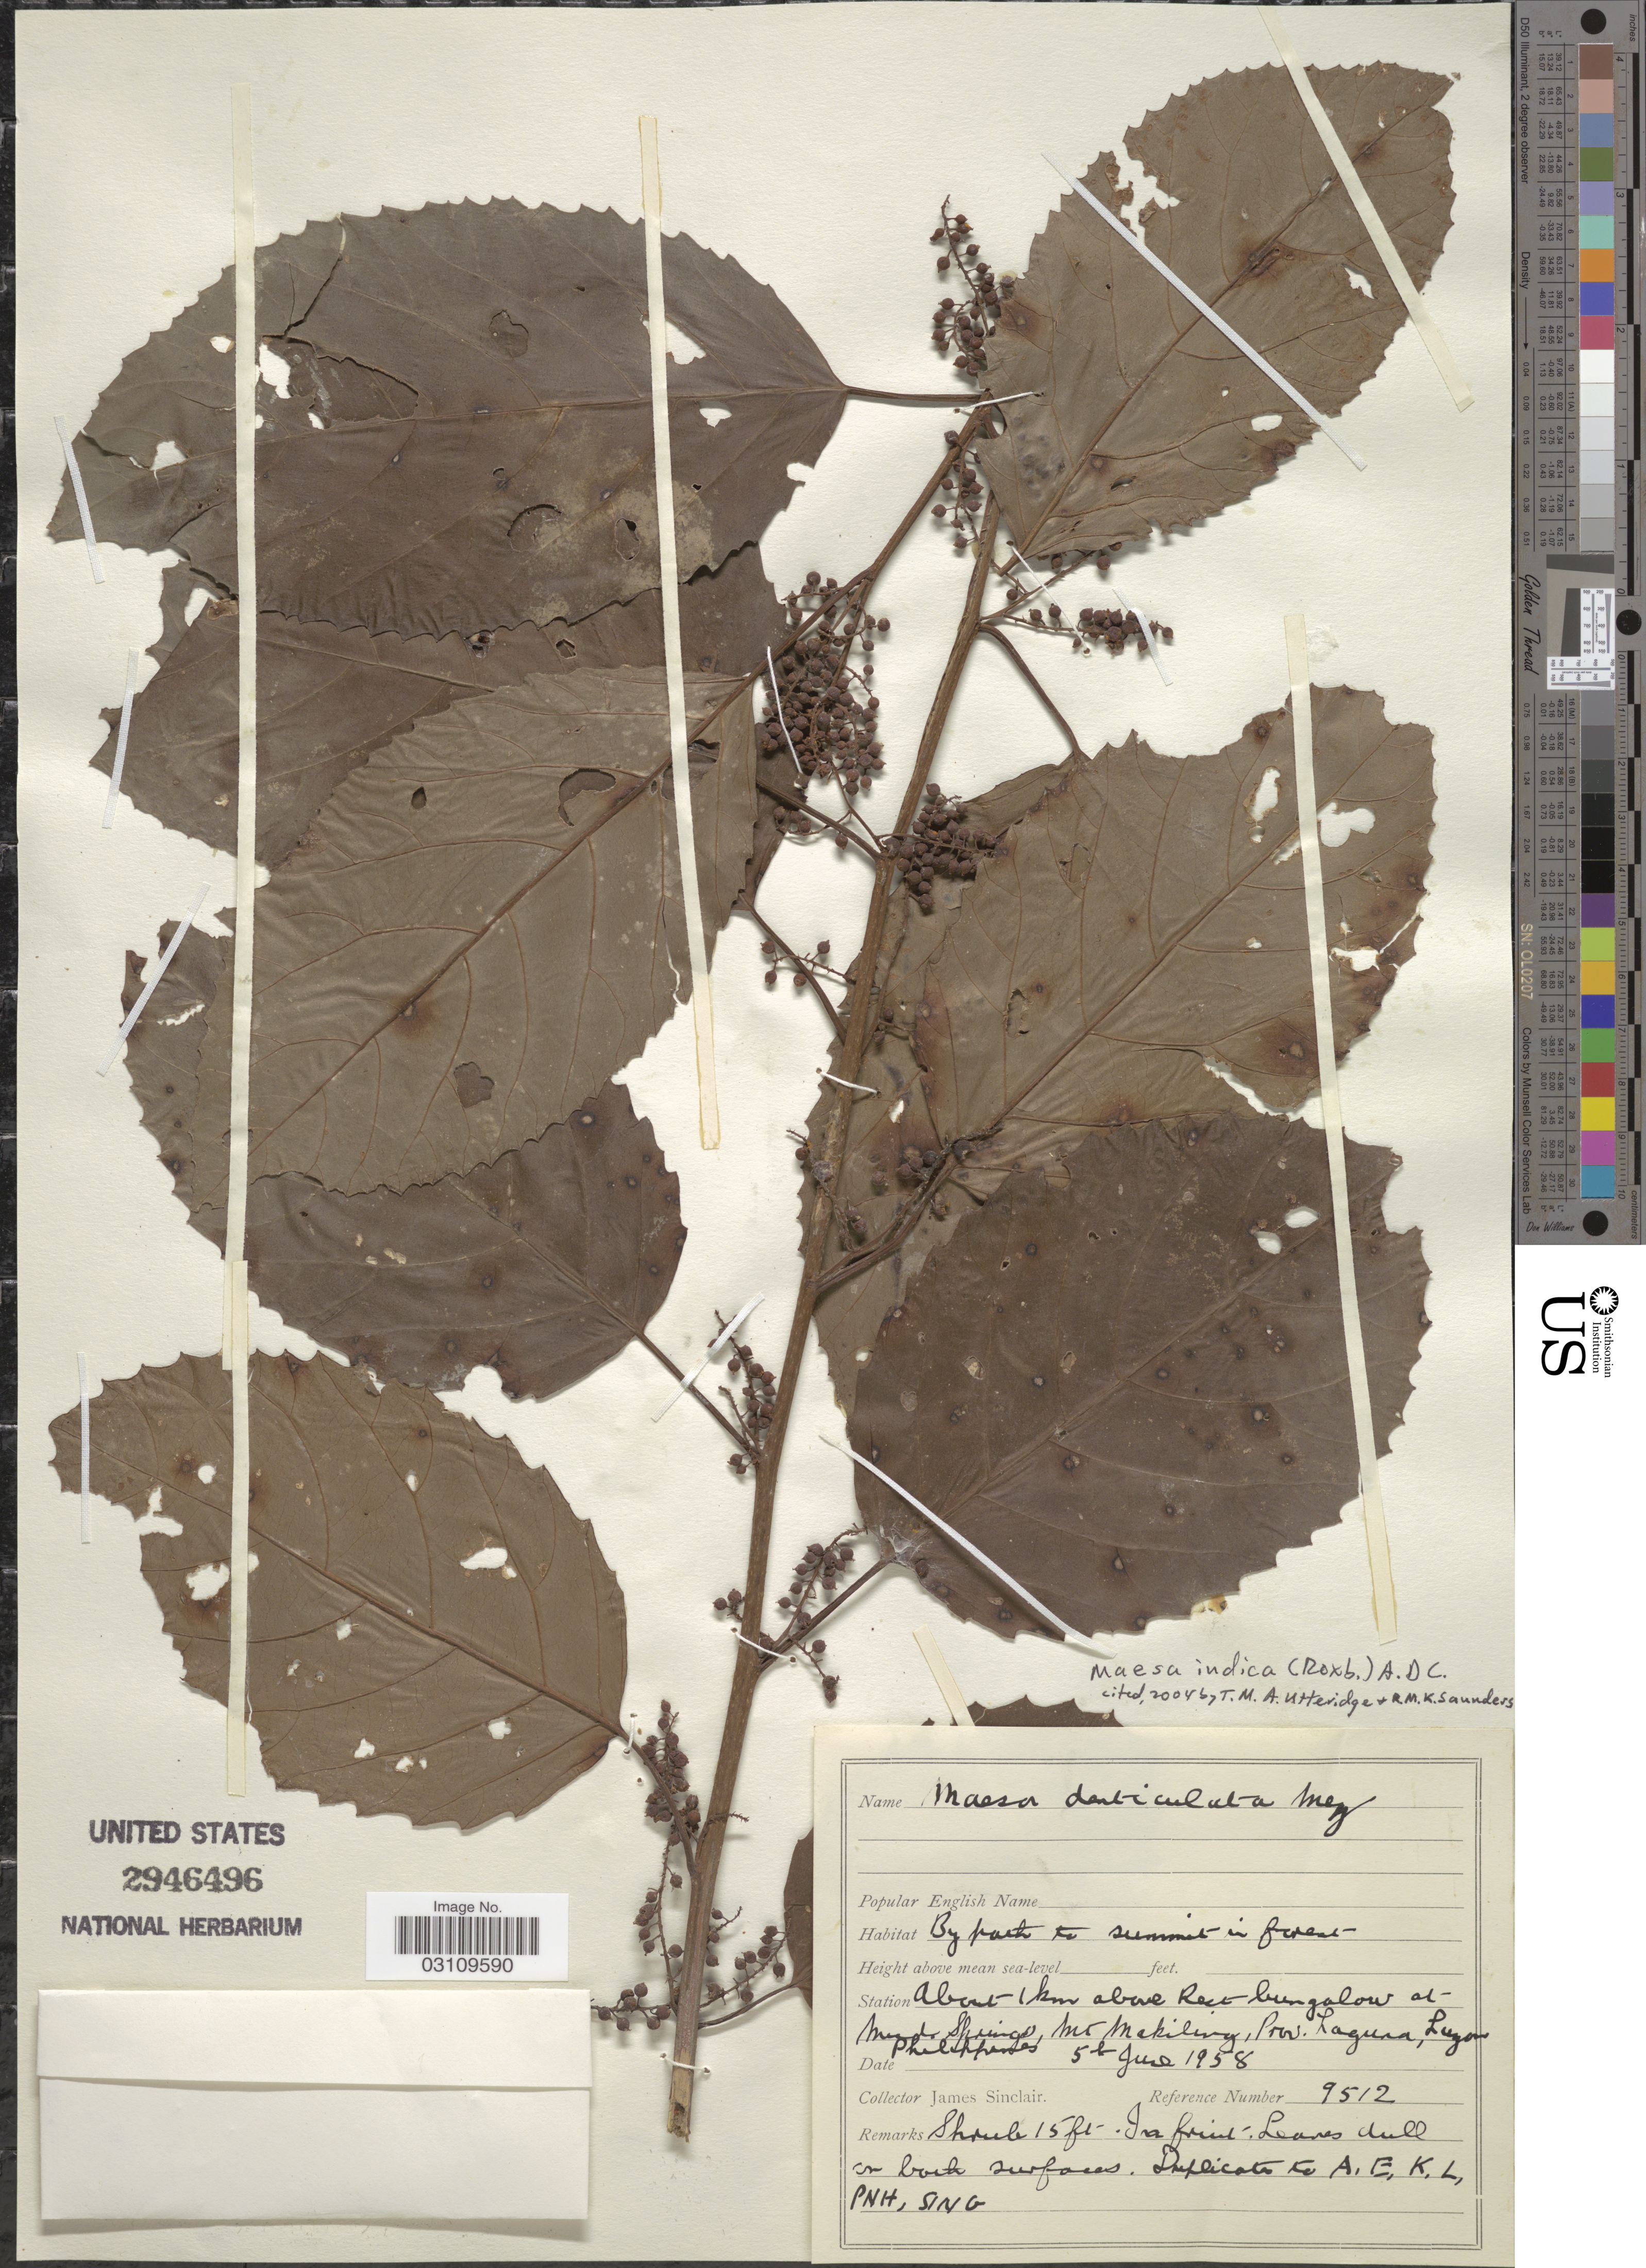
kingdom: Plantae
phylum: Tracheophyta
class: Magnoliopsida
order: Ericales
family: Primulaceae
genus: Maesa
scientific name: Maesa indica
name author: (Roxb.) A. DC.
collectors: J. Sinclair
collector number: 9512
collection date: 1958-06-05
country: Philippines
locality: Station About 1 km above Rect bungalow at Mud Springs, Mt Makiling, Prov. Laguna, Luzon.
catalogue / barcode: US 2946496